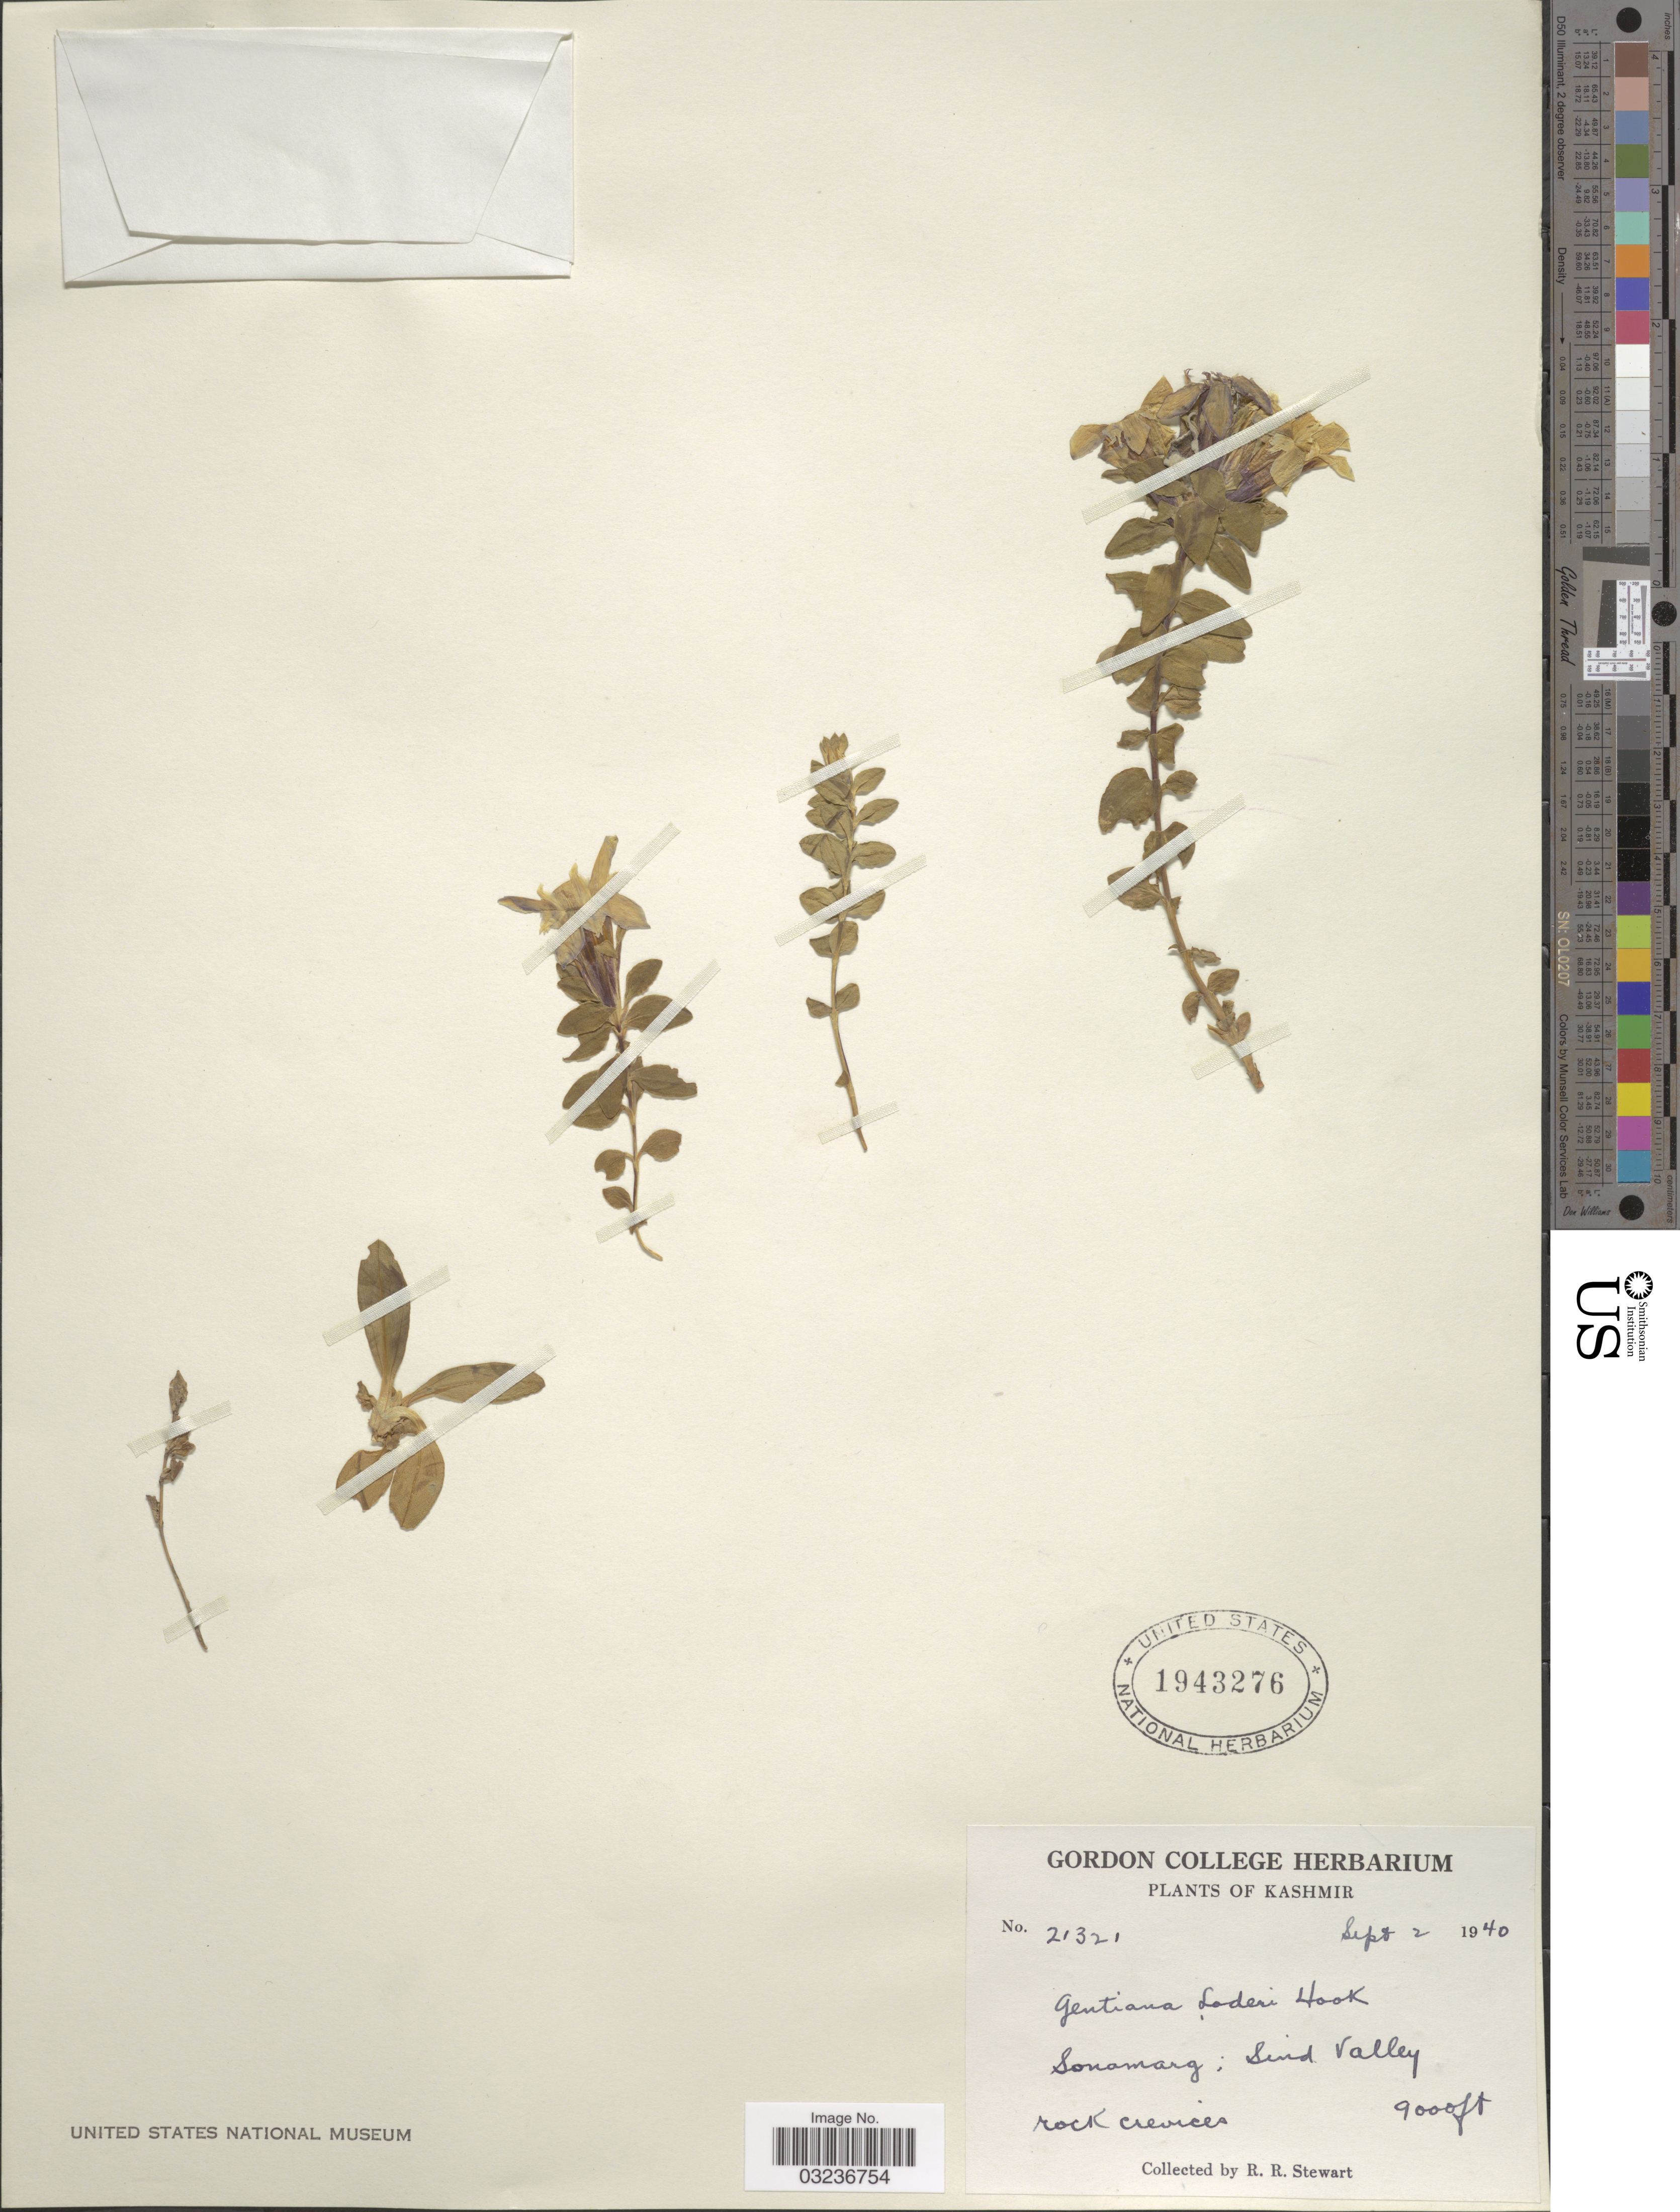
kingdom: Plantae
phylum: Tracheophyta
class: Magnoliopsida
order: Gentianales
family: Gentianaceae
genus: Gentiana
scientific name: Gentiana loderi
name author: Hook. f.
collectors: R. Stewart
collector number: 21321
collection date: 1940-09-02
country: India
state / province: Jammu and Kashmir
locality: Kashmir, Sonamarg; Sind Valley.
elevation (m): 2743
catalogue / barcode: US 1943276